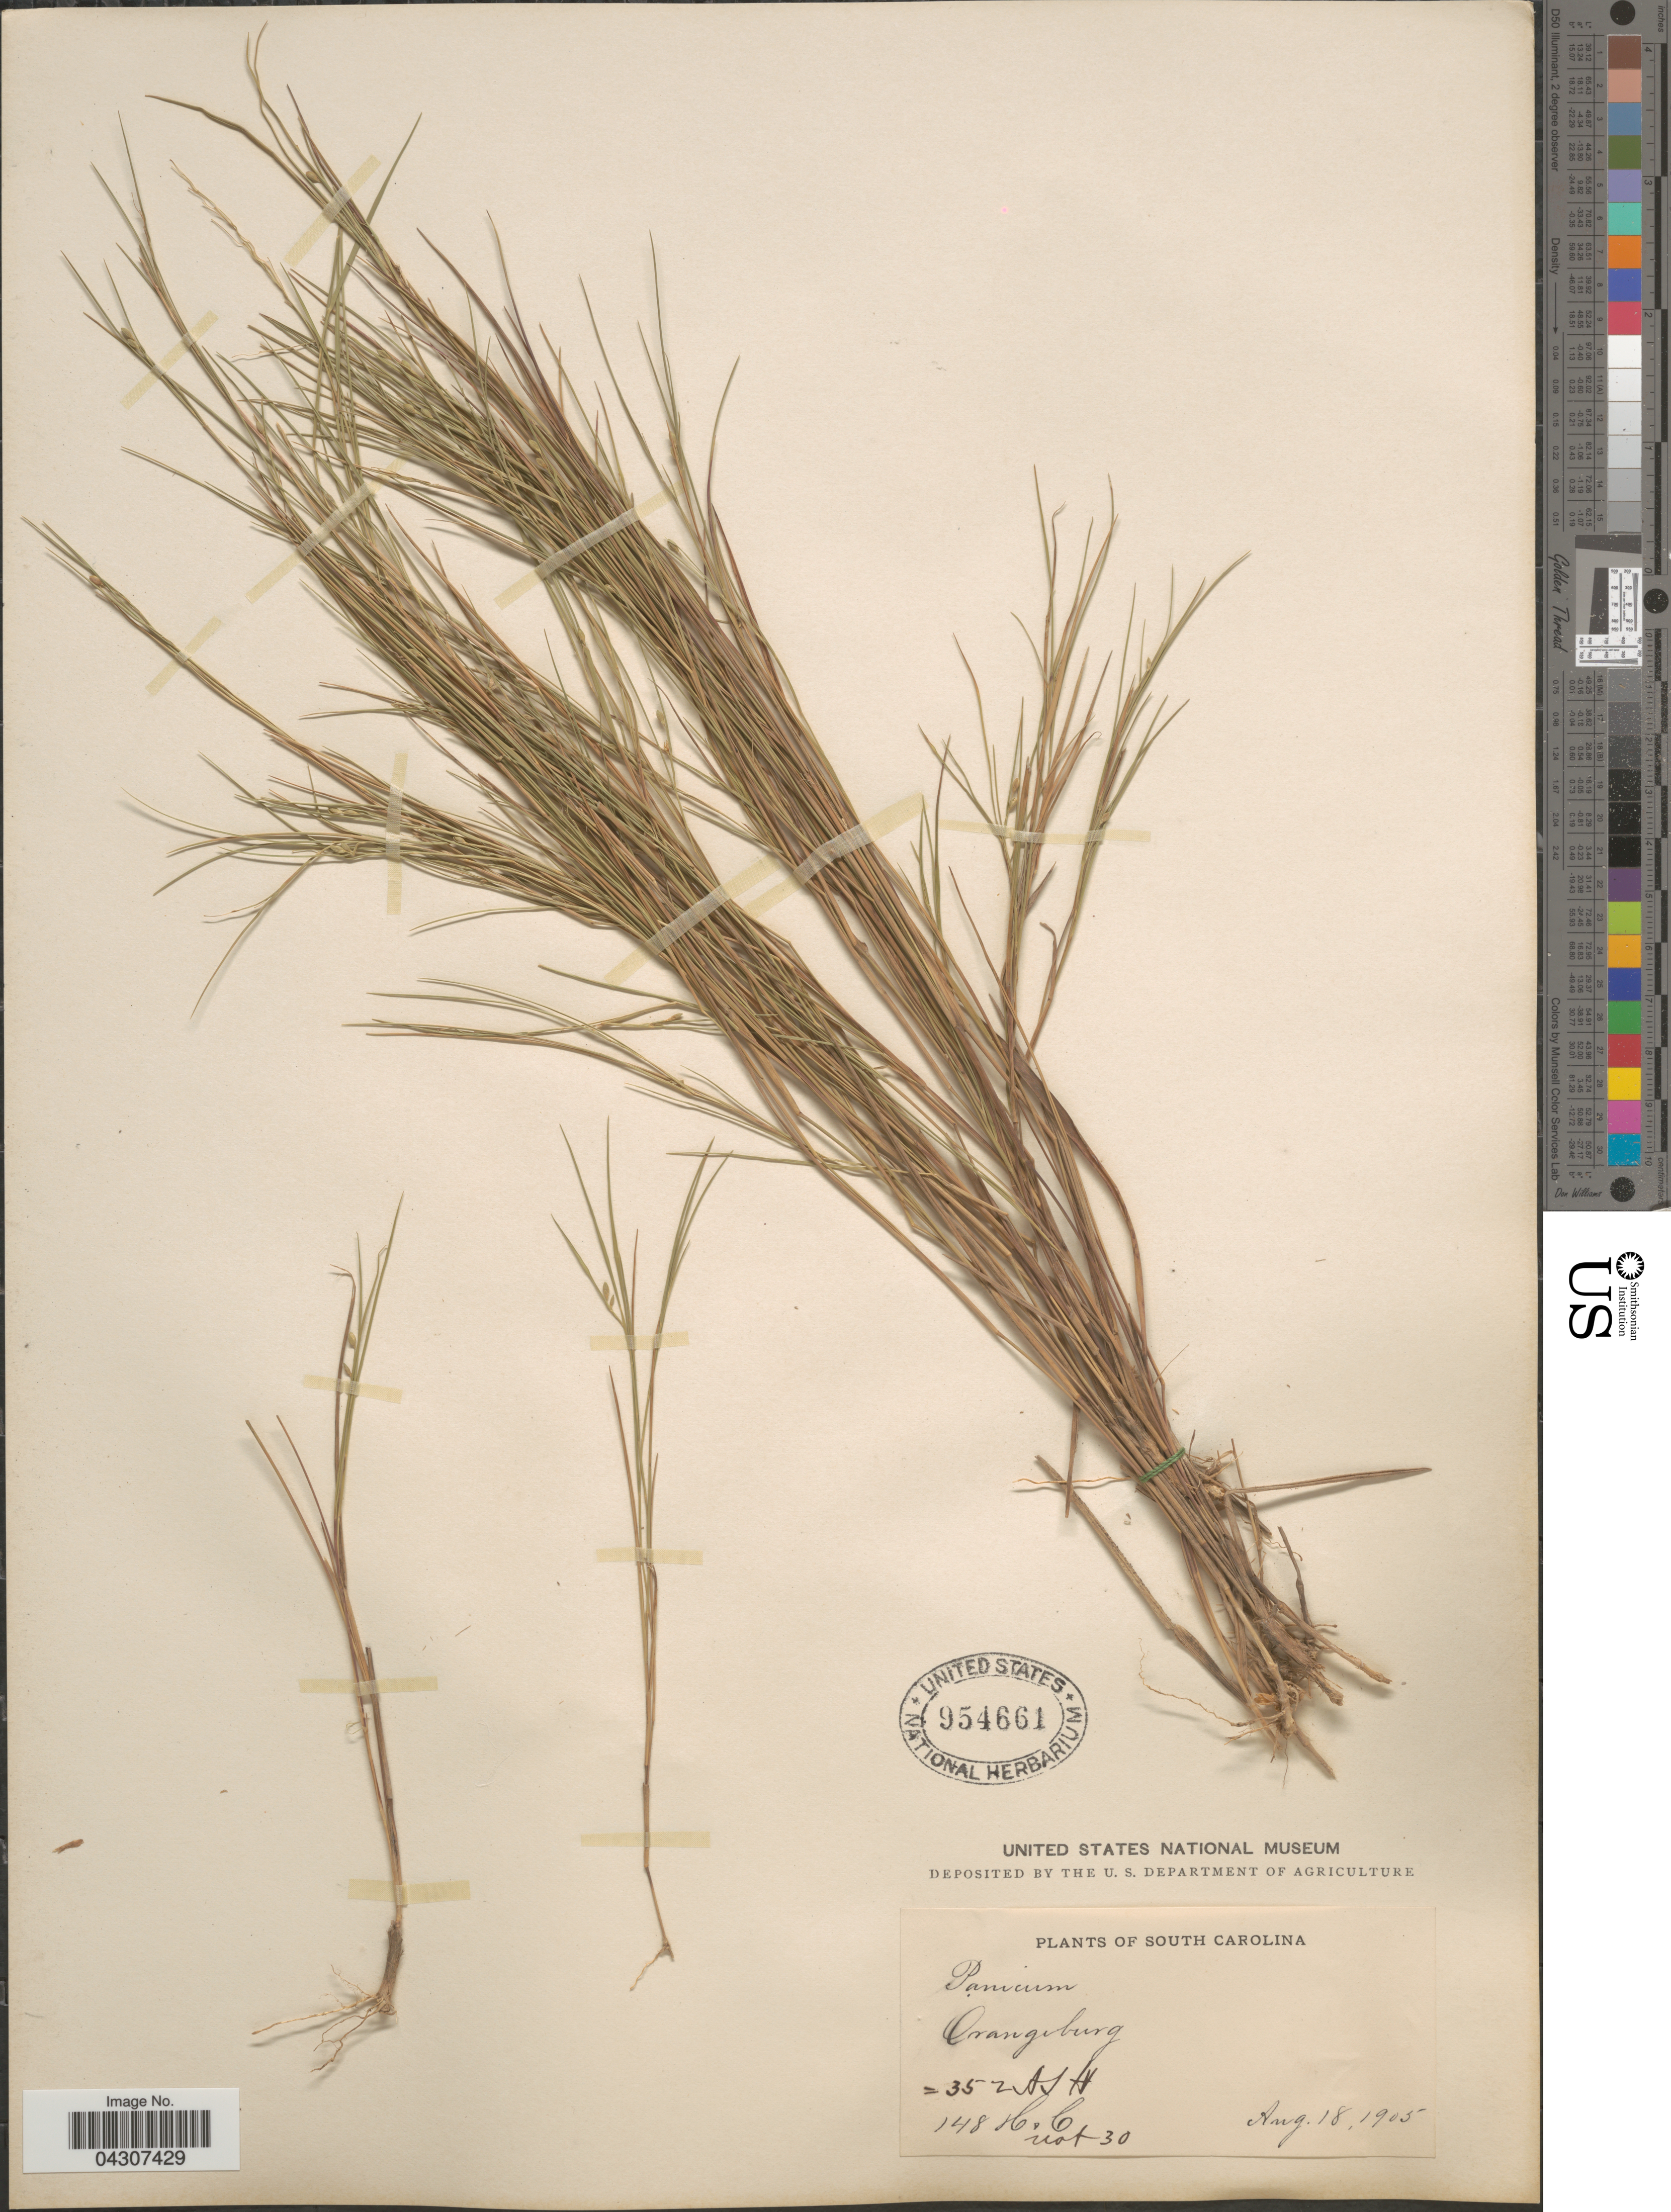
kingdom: Plantae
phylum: Tracheophyta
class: Liliopsida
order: Poales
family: Poaceae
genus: Dichanthelium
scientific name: Dichanthelium aciculare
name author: (Desv. ex Poir.) Gould & C.A. Clark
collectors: A. H. & H. C.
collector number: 352/148?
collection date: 1905-08-18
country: United States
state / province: South Carolina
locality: Orangeburg.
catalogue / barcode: US 954661